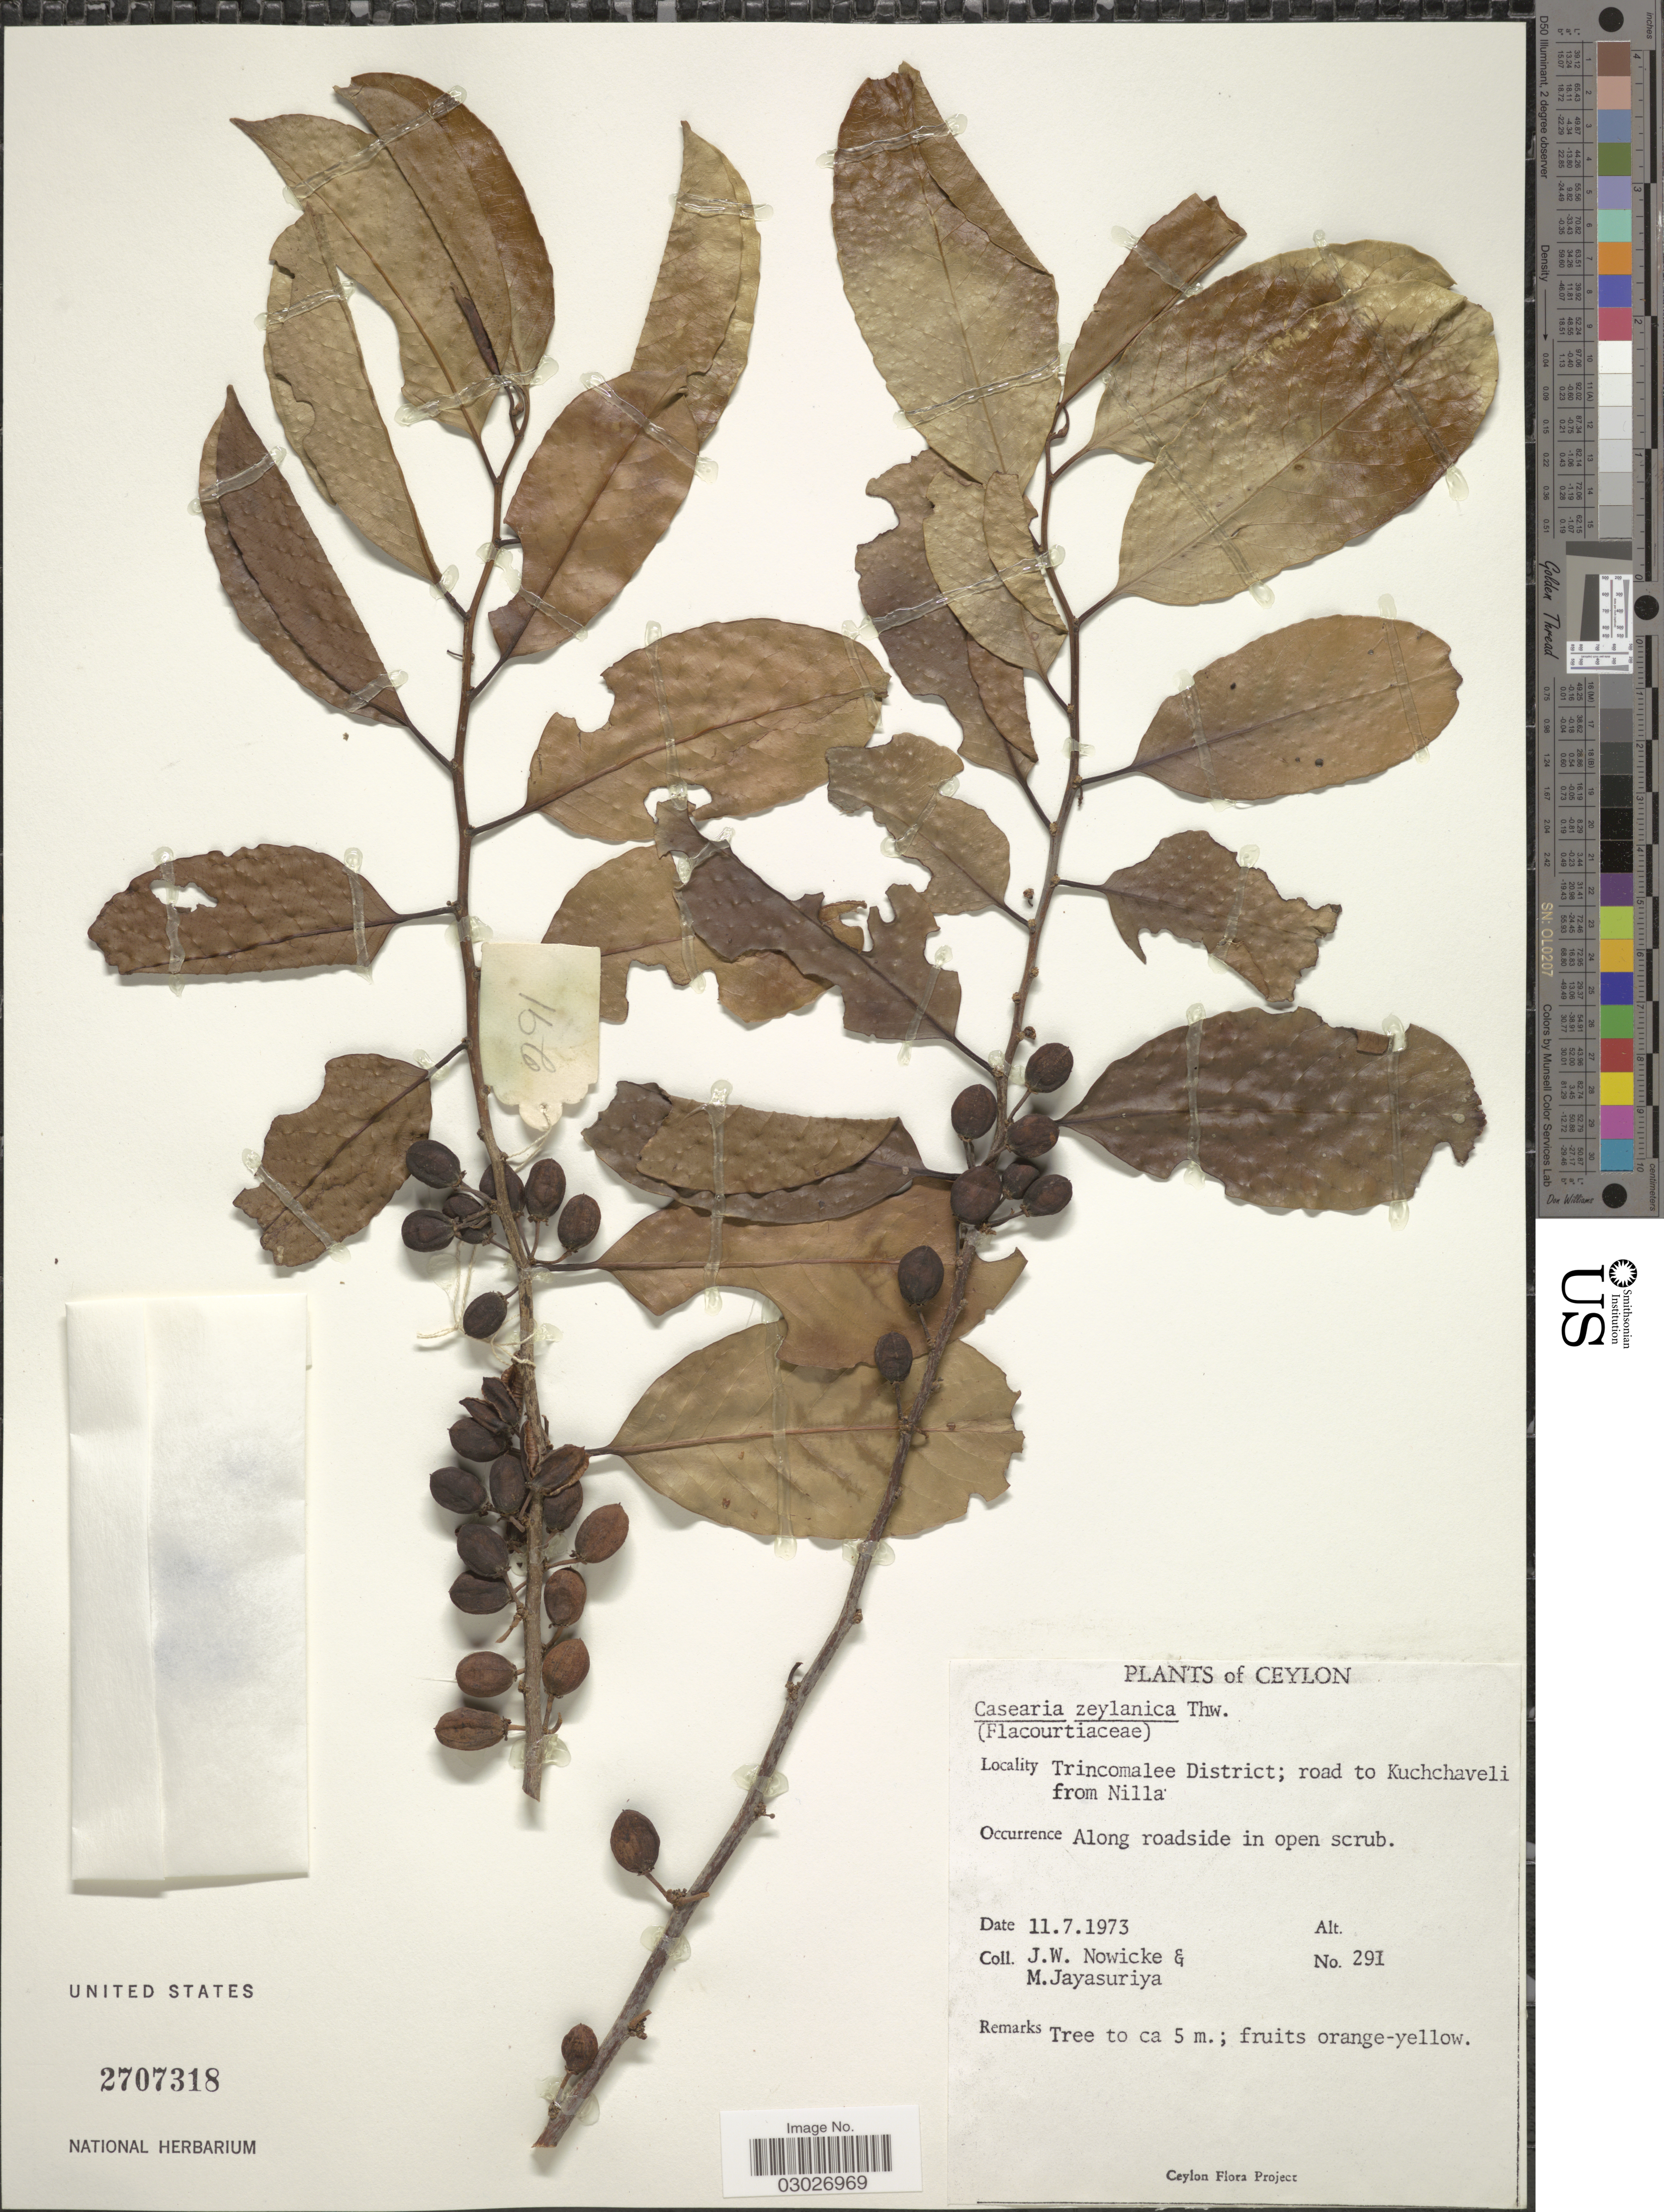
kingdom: Plantae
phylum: Tracheophyta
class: Magnoliopsida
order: Malpighiales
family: Salicaceae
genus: Casearia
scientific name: Casearia zeylanica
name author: Thwaites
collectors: J. W. Nowicke & M. Jayasuriya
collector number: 291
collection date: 1973-07-11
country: Sri Lanka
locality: Ceylon. Trincomalee District; road to Kuchchaveli from Nilla.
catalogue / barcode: US 2707318